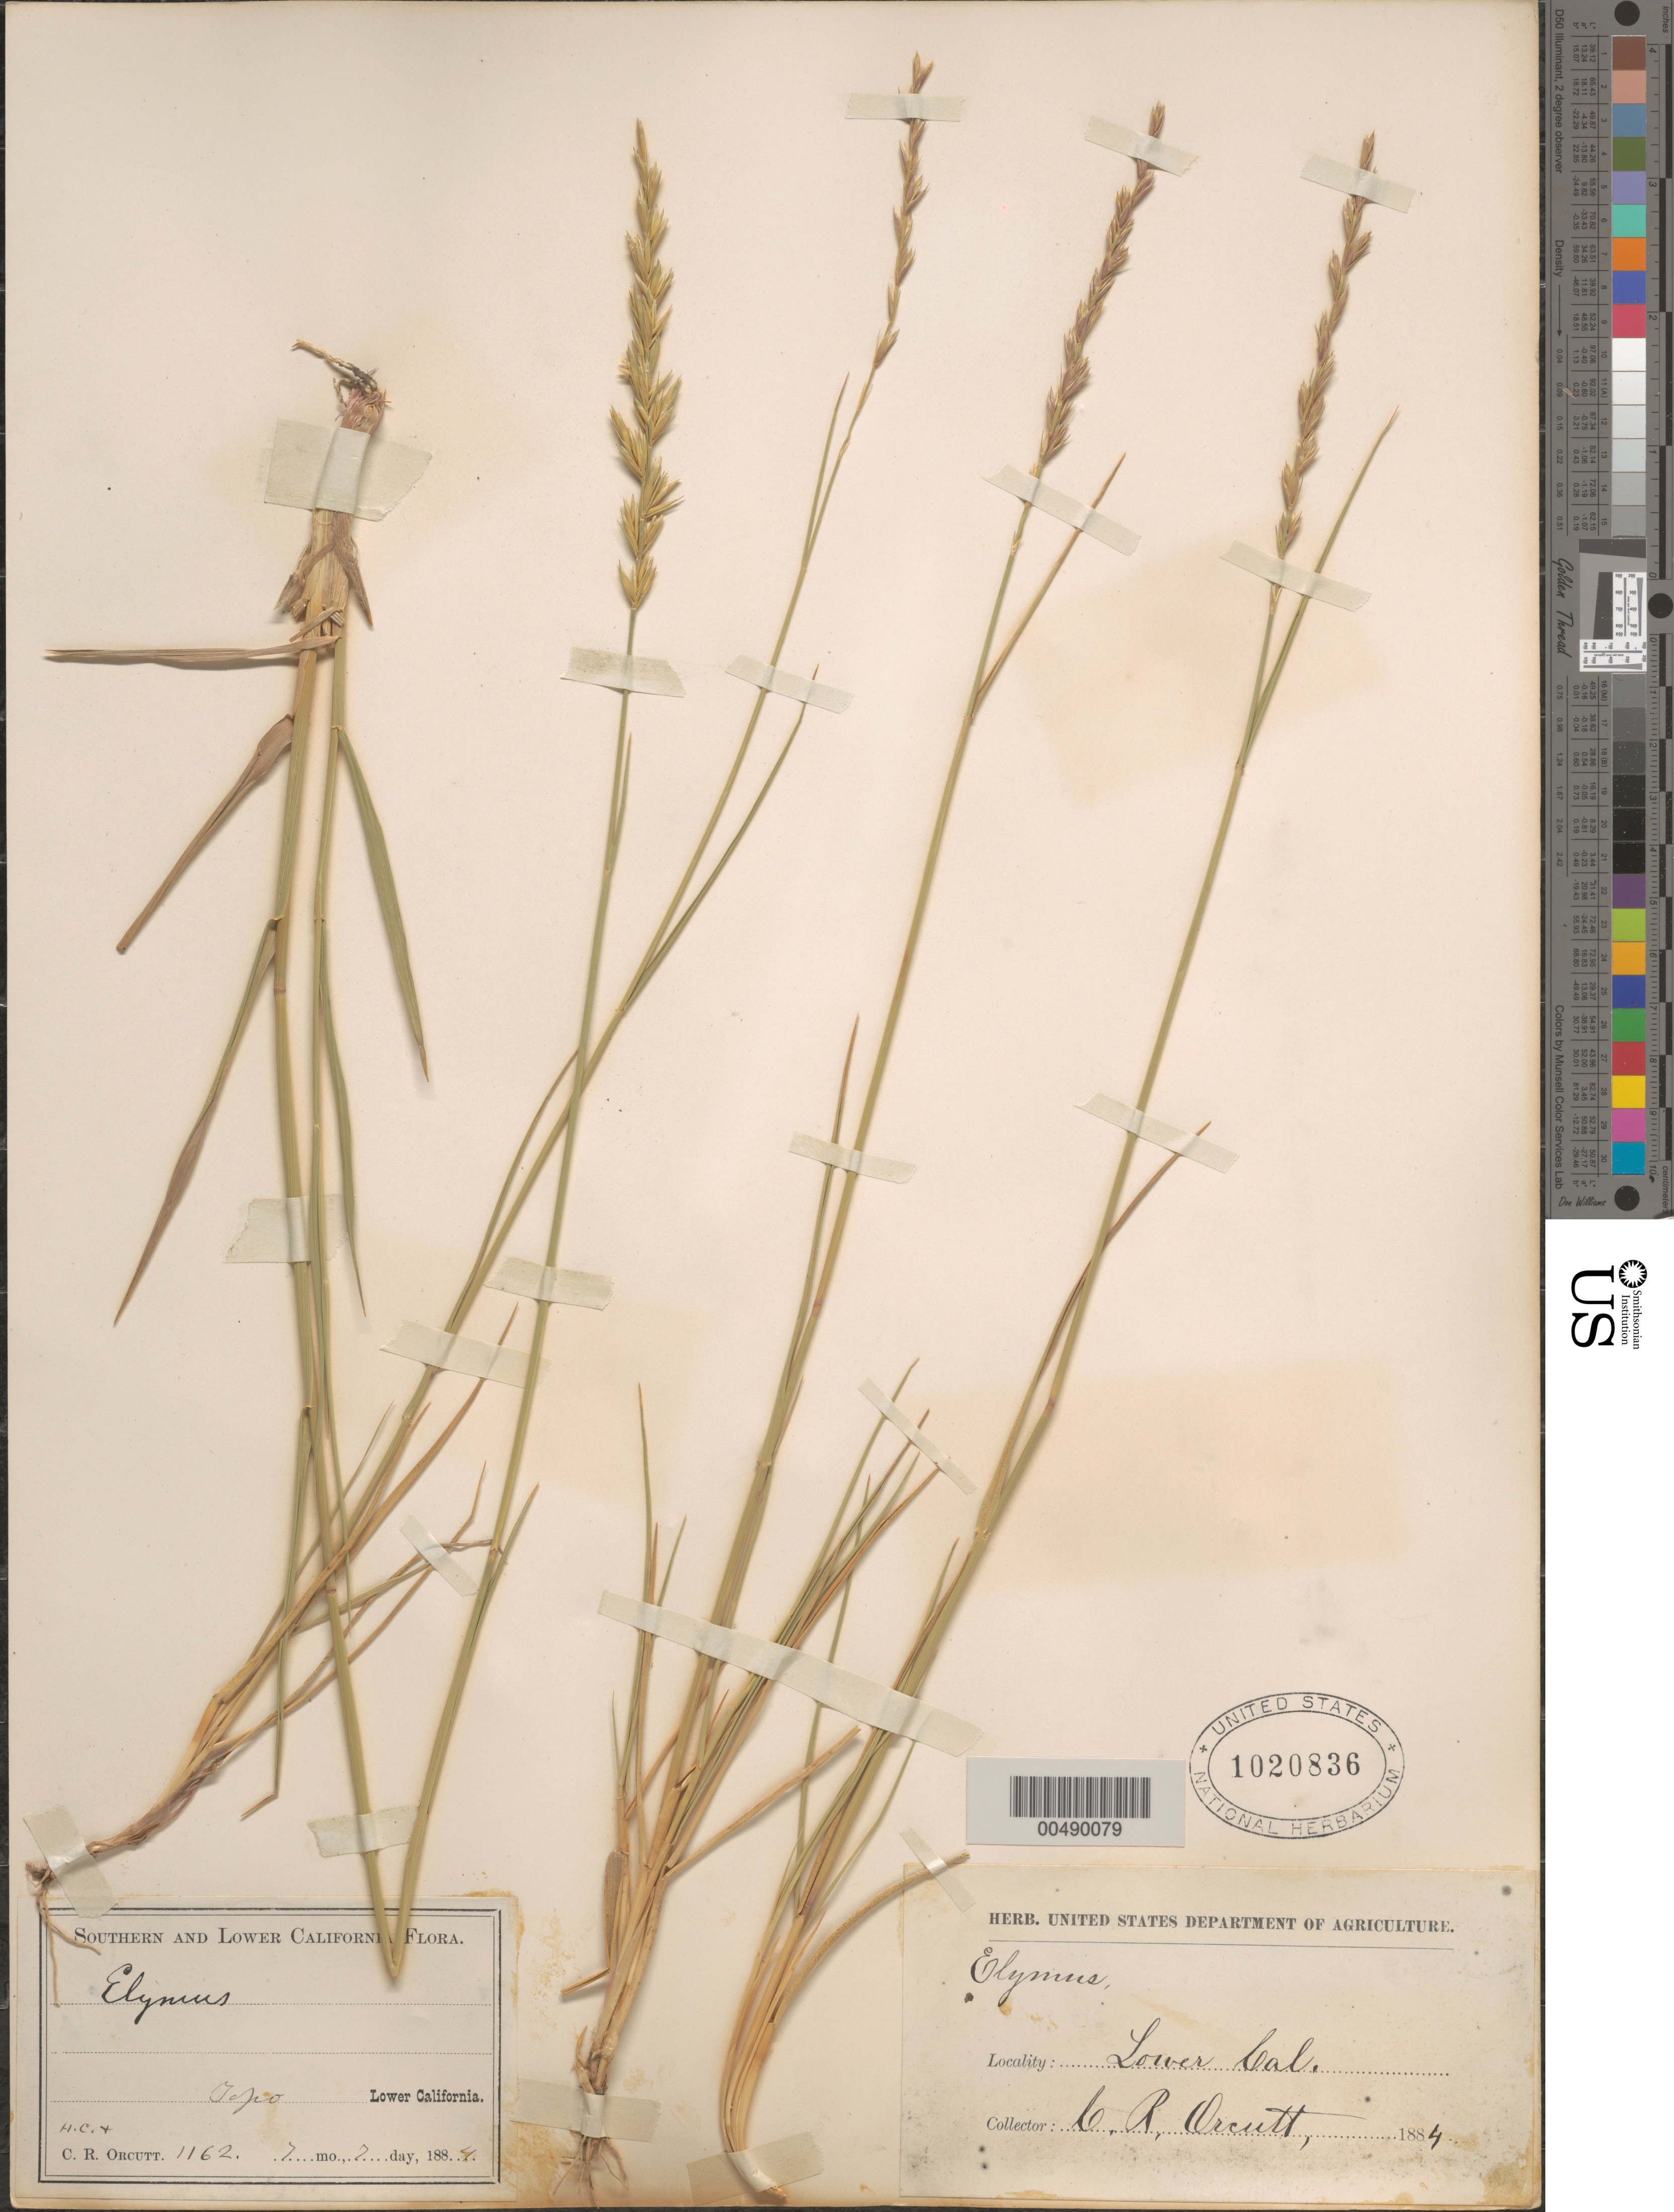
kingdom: Plantae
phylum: Tracheophyta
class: Liliopsida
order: Poales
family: Poaceae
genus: Elymus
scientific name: Elymus triticoides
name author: Buckley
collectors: C. R. Orcutt & H. C. Orcutt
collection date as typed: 7 Jul 1884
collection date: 1884-07-07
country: Mexico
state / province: Baja California Norte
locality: Topo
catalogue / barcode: US 1020836